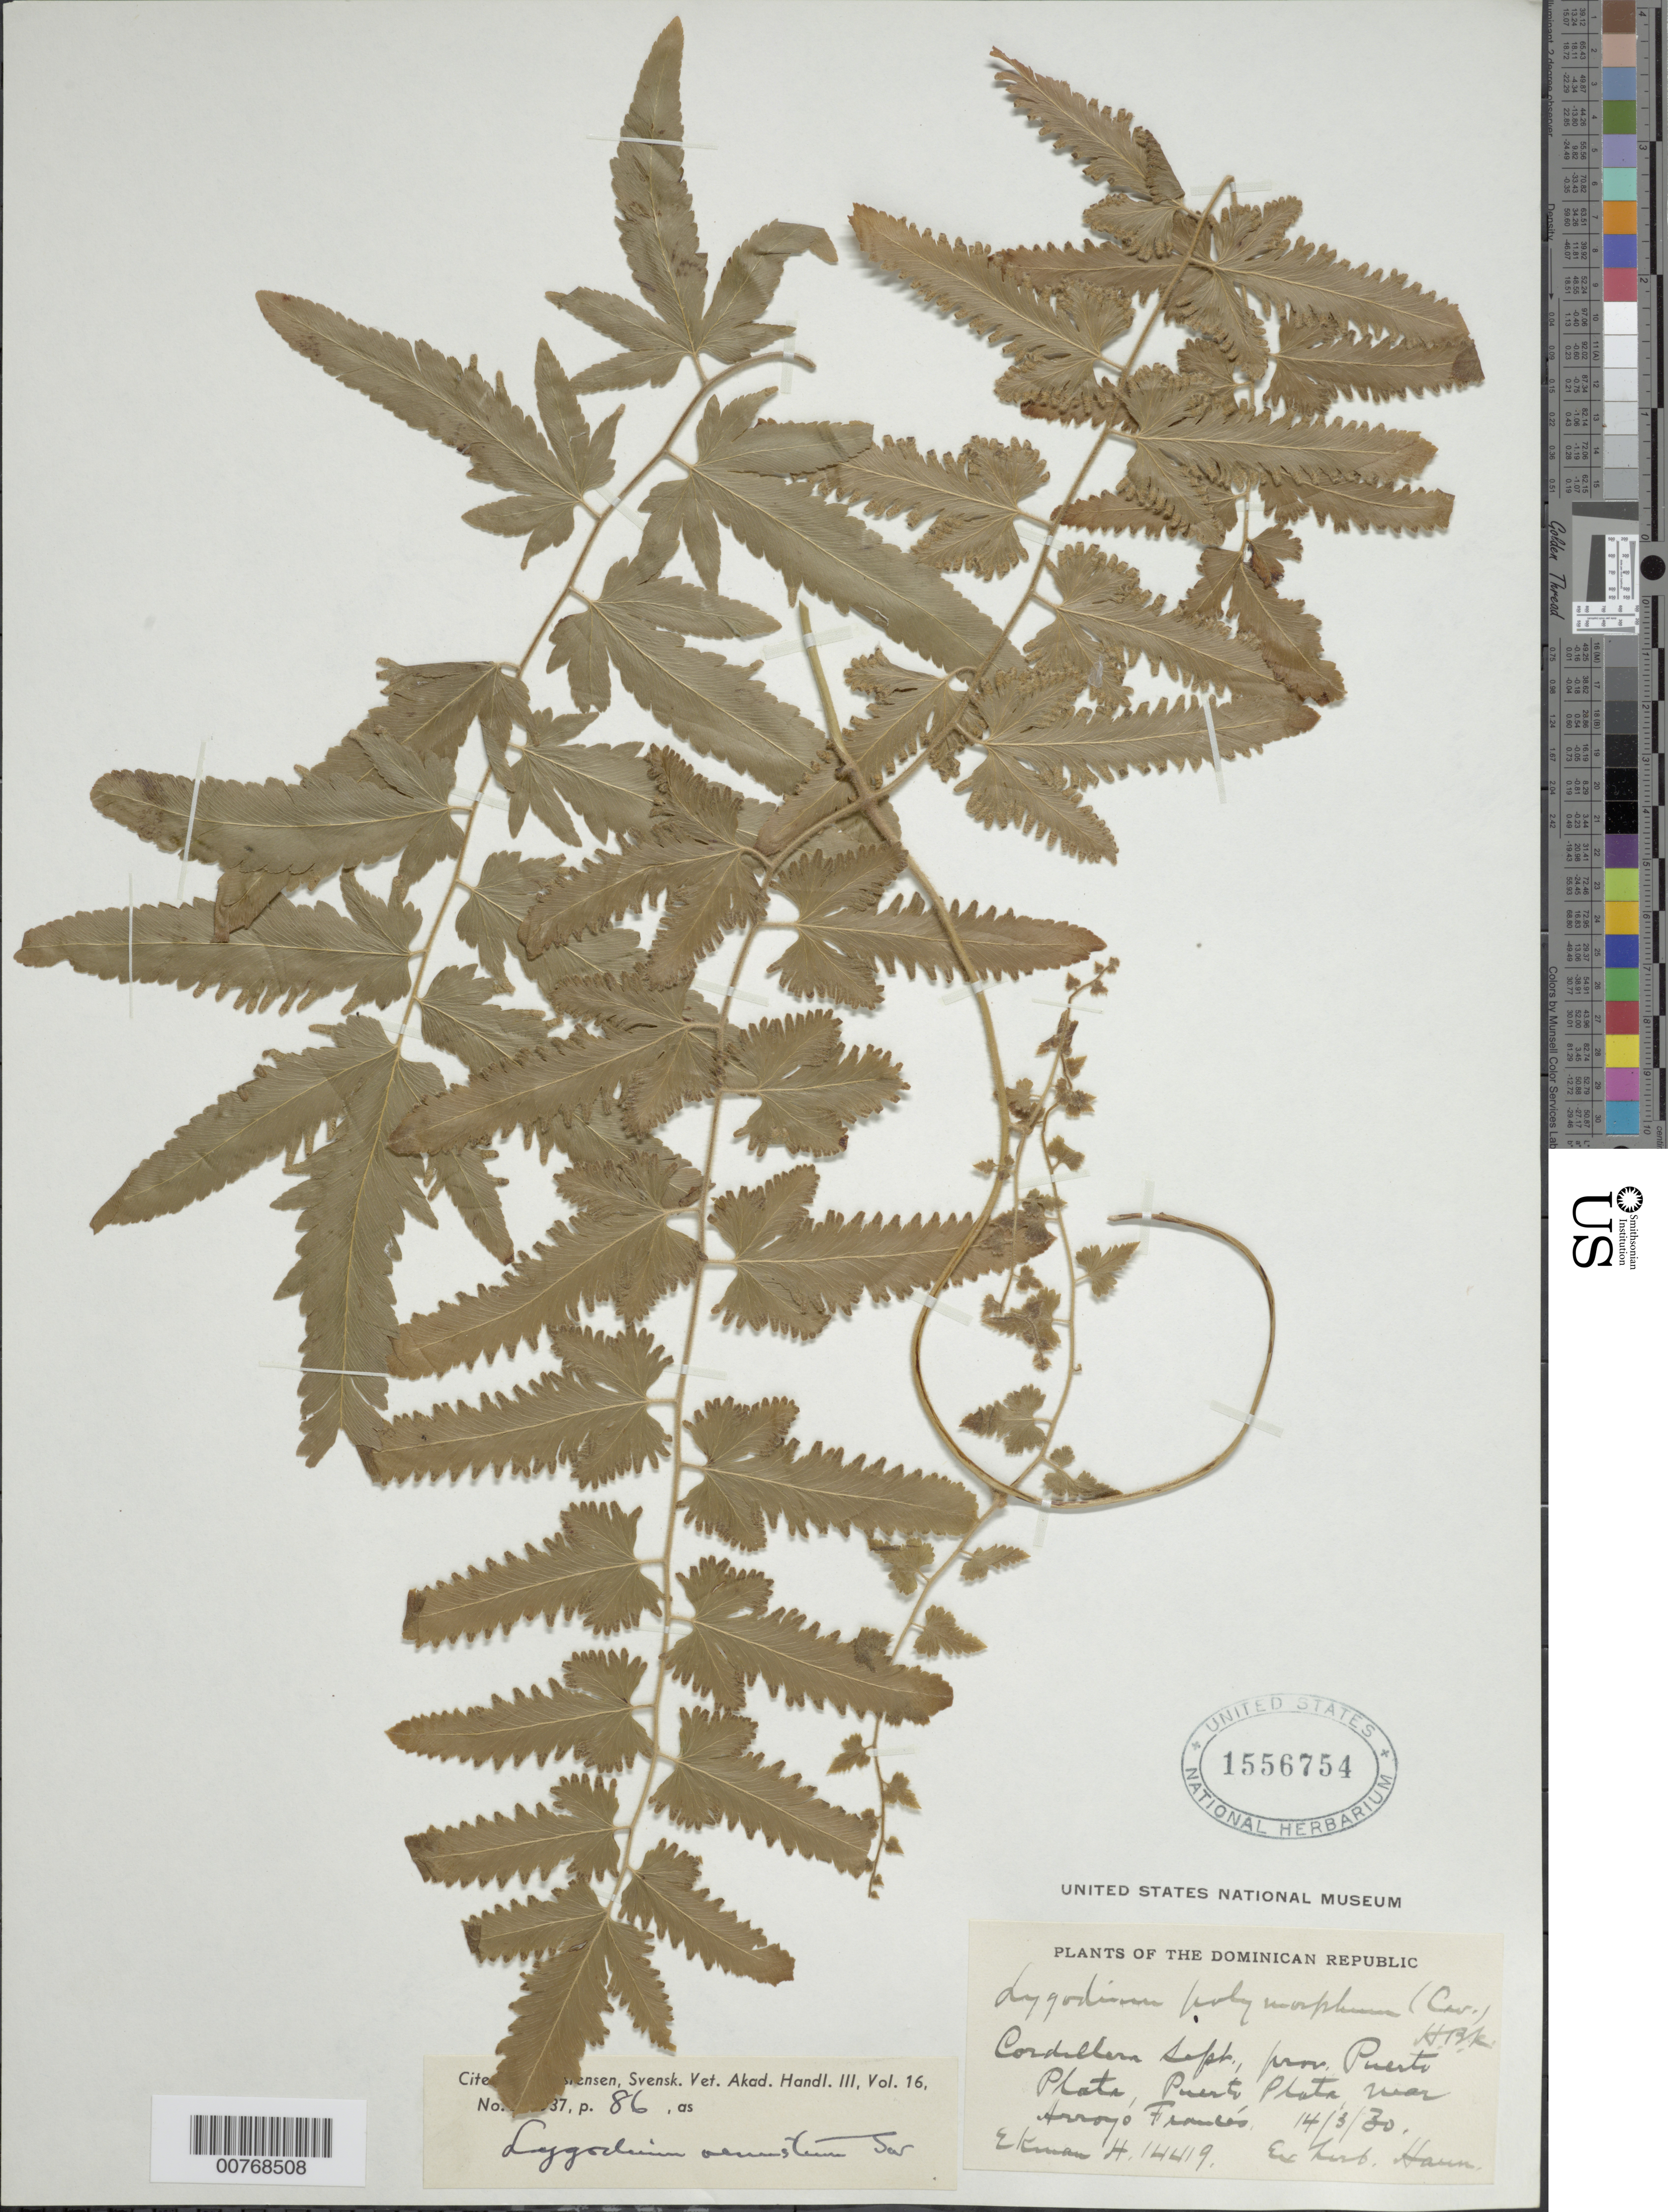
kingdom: Plantae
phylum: Tracheophyta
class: Polypodiopsida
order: Schizaeales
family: Lygodiaceae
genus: Lygodium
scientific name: Lygodium venustum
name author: Sw.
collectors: E. L. Ekman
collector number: H 14419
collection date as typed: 14 Mar 1930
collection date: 1930-03-14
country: Dominican Republic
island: Hispaniola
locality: Santo Domingo, Cordillera Septentrional. Provincia Puerto Plata, Puerto Plata, near Arroyo Francés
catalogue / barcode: US 1556754